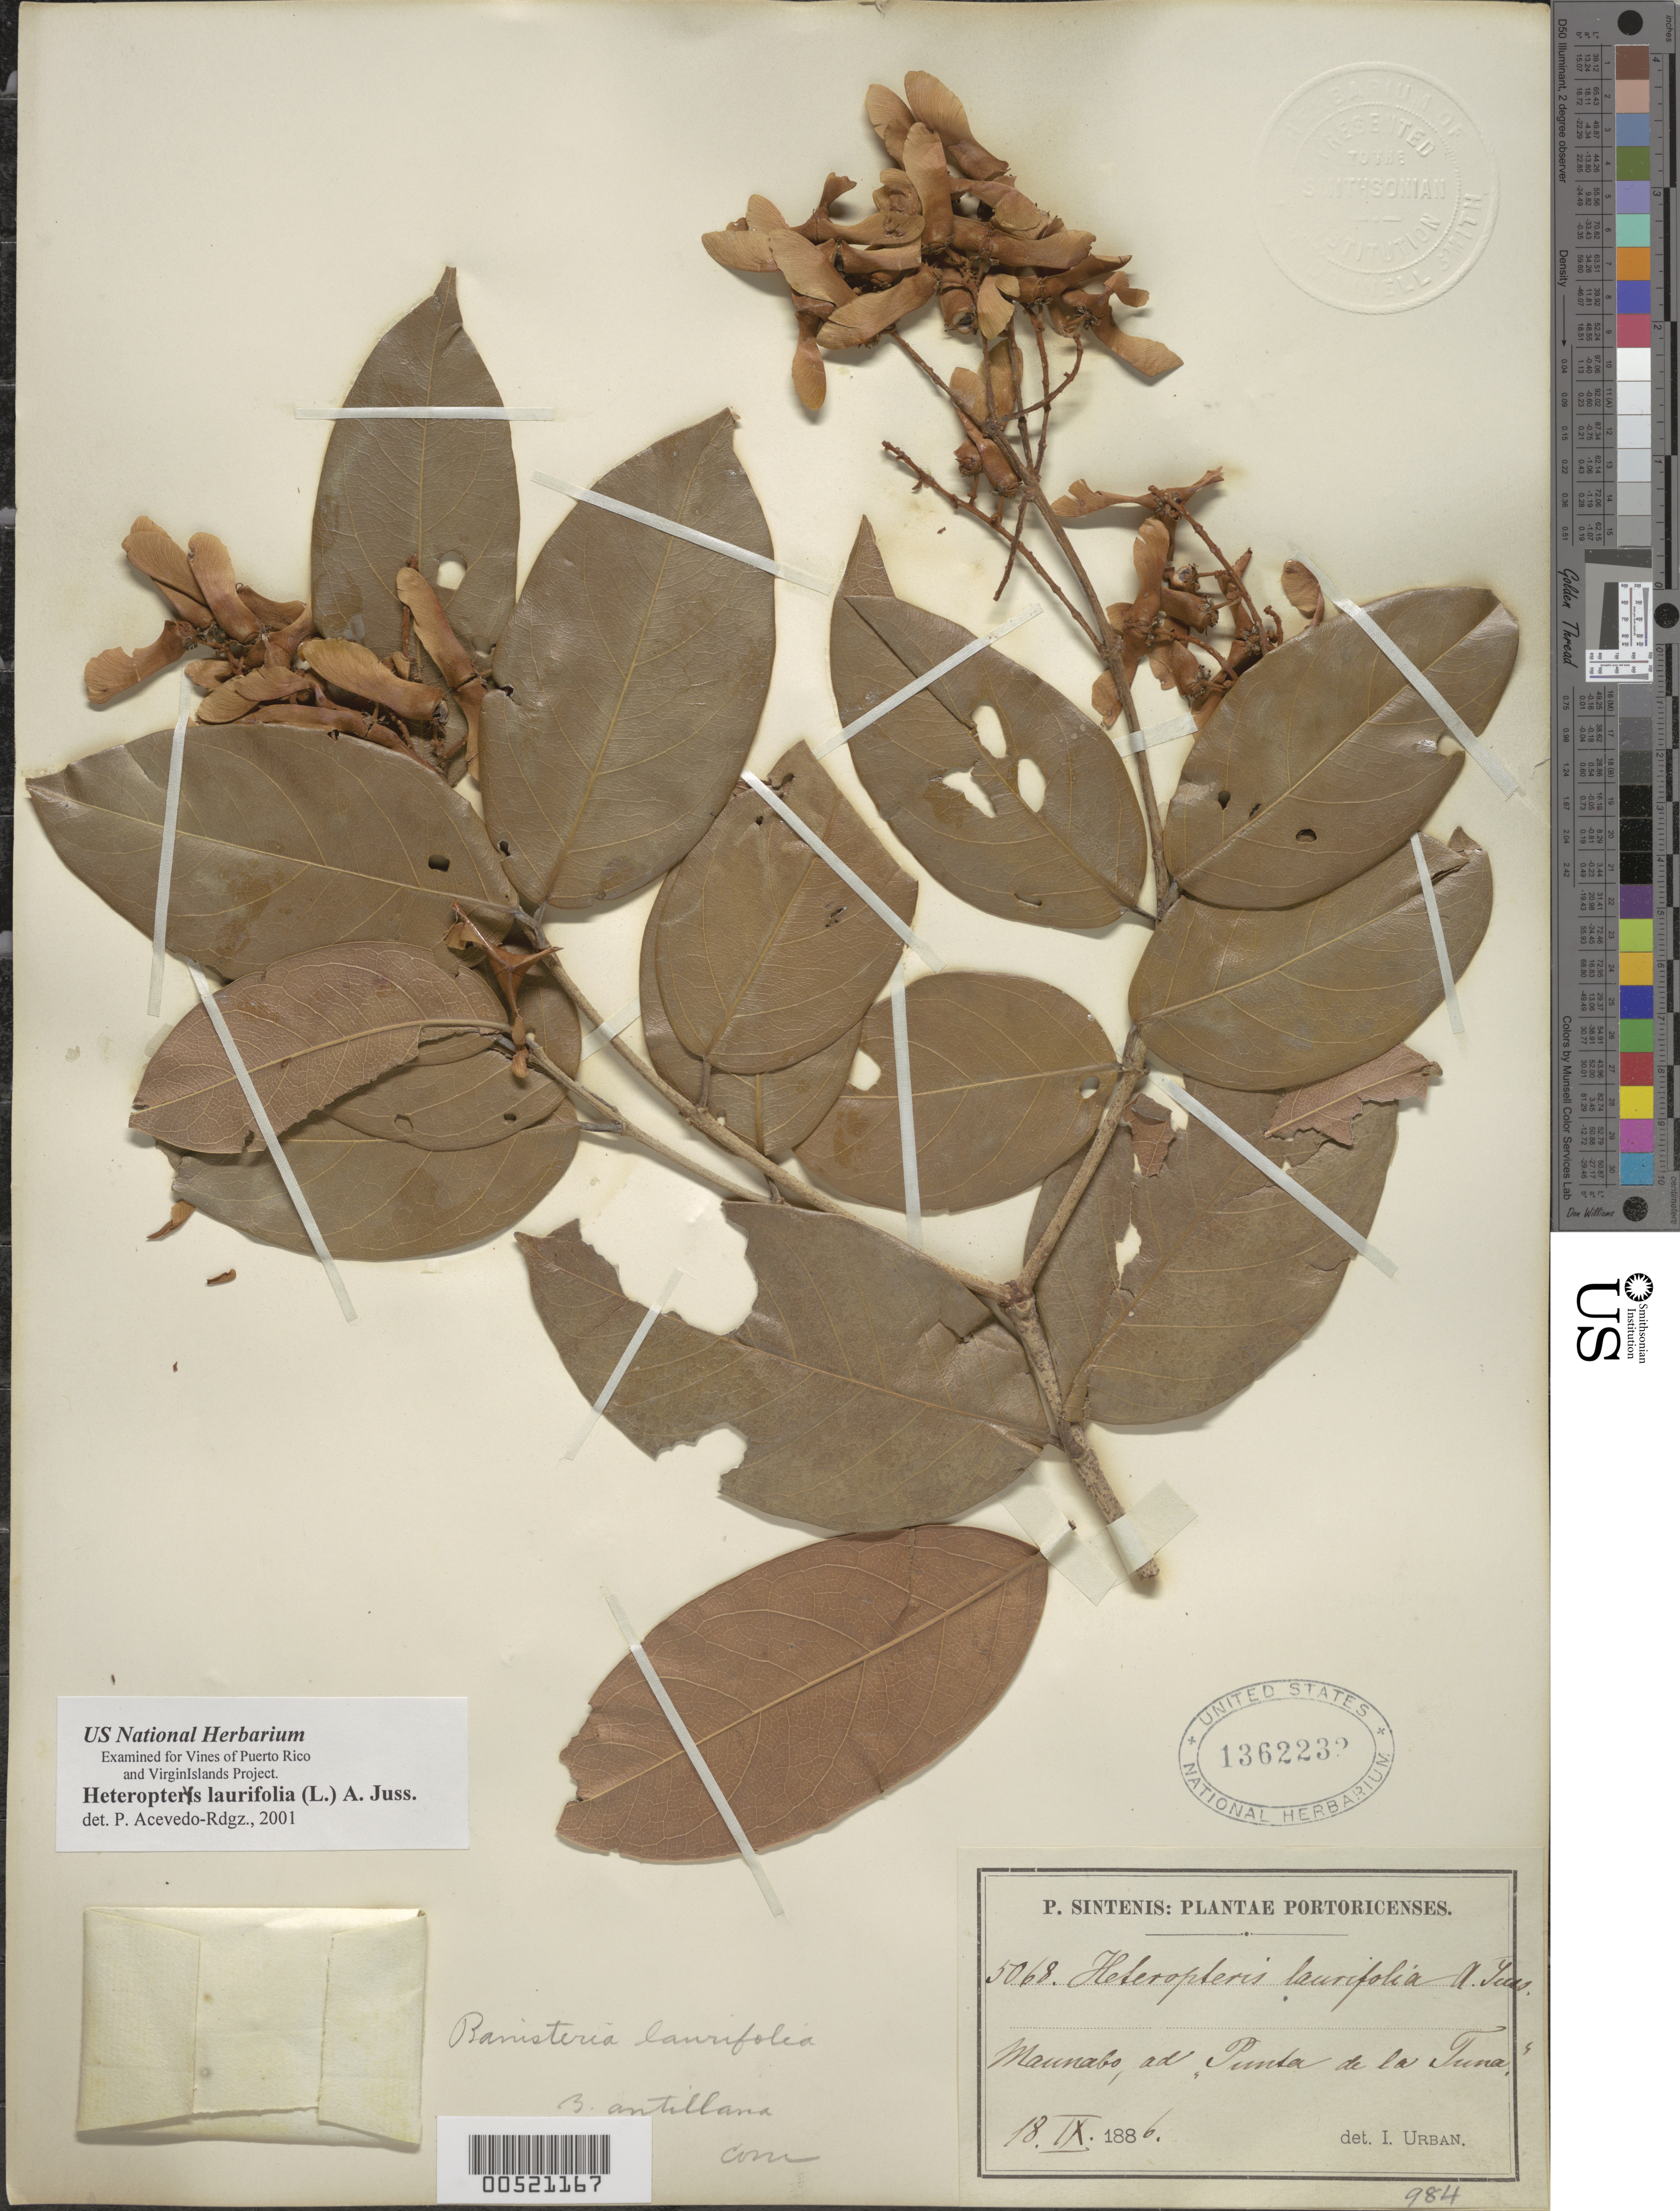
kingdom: Plantae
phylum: Tracheophyta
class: Magnoliopsida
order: Malpighiales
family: Malpighiaceae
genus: Heteropterys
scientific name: Heteropterys laurifolia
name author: (L.) A. Juss.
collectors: P. Sintenis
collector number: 5068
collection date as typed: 18 Sep 1886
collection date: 1886-09-18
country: Puerto Rico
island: Greater Antilles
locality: Maunabo ad Punta de la Tuna.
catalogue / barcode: US 1362232